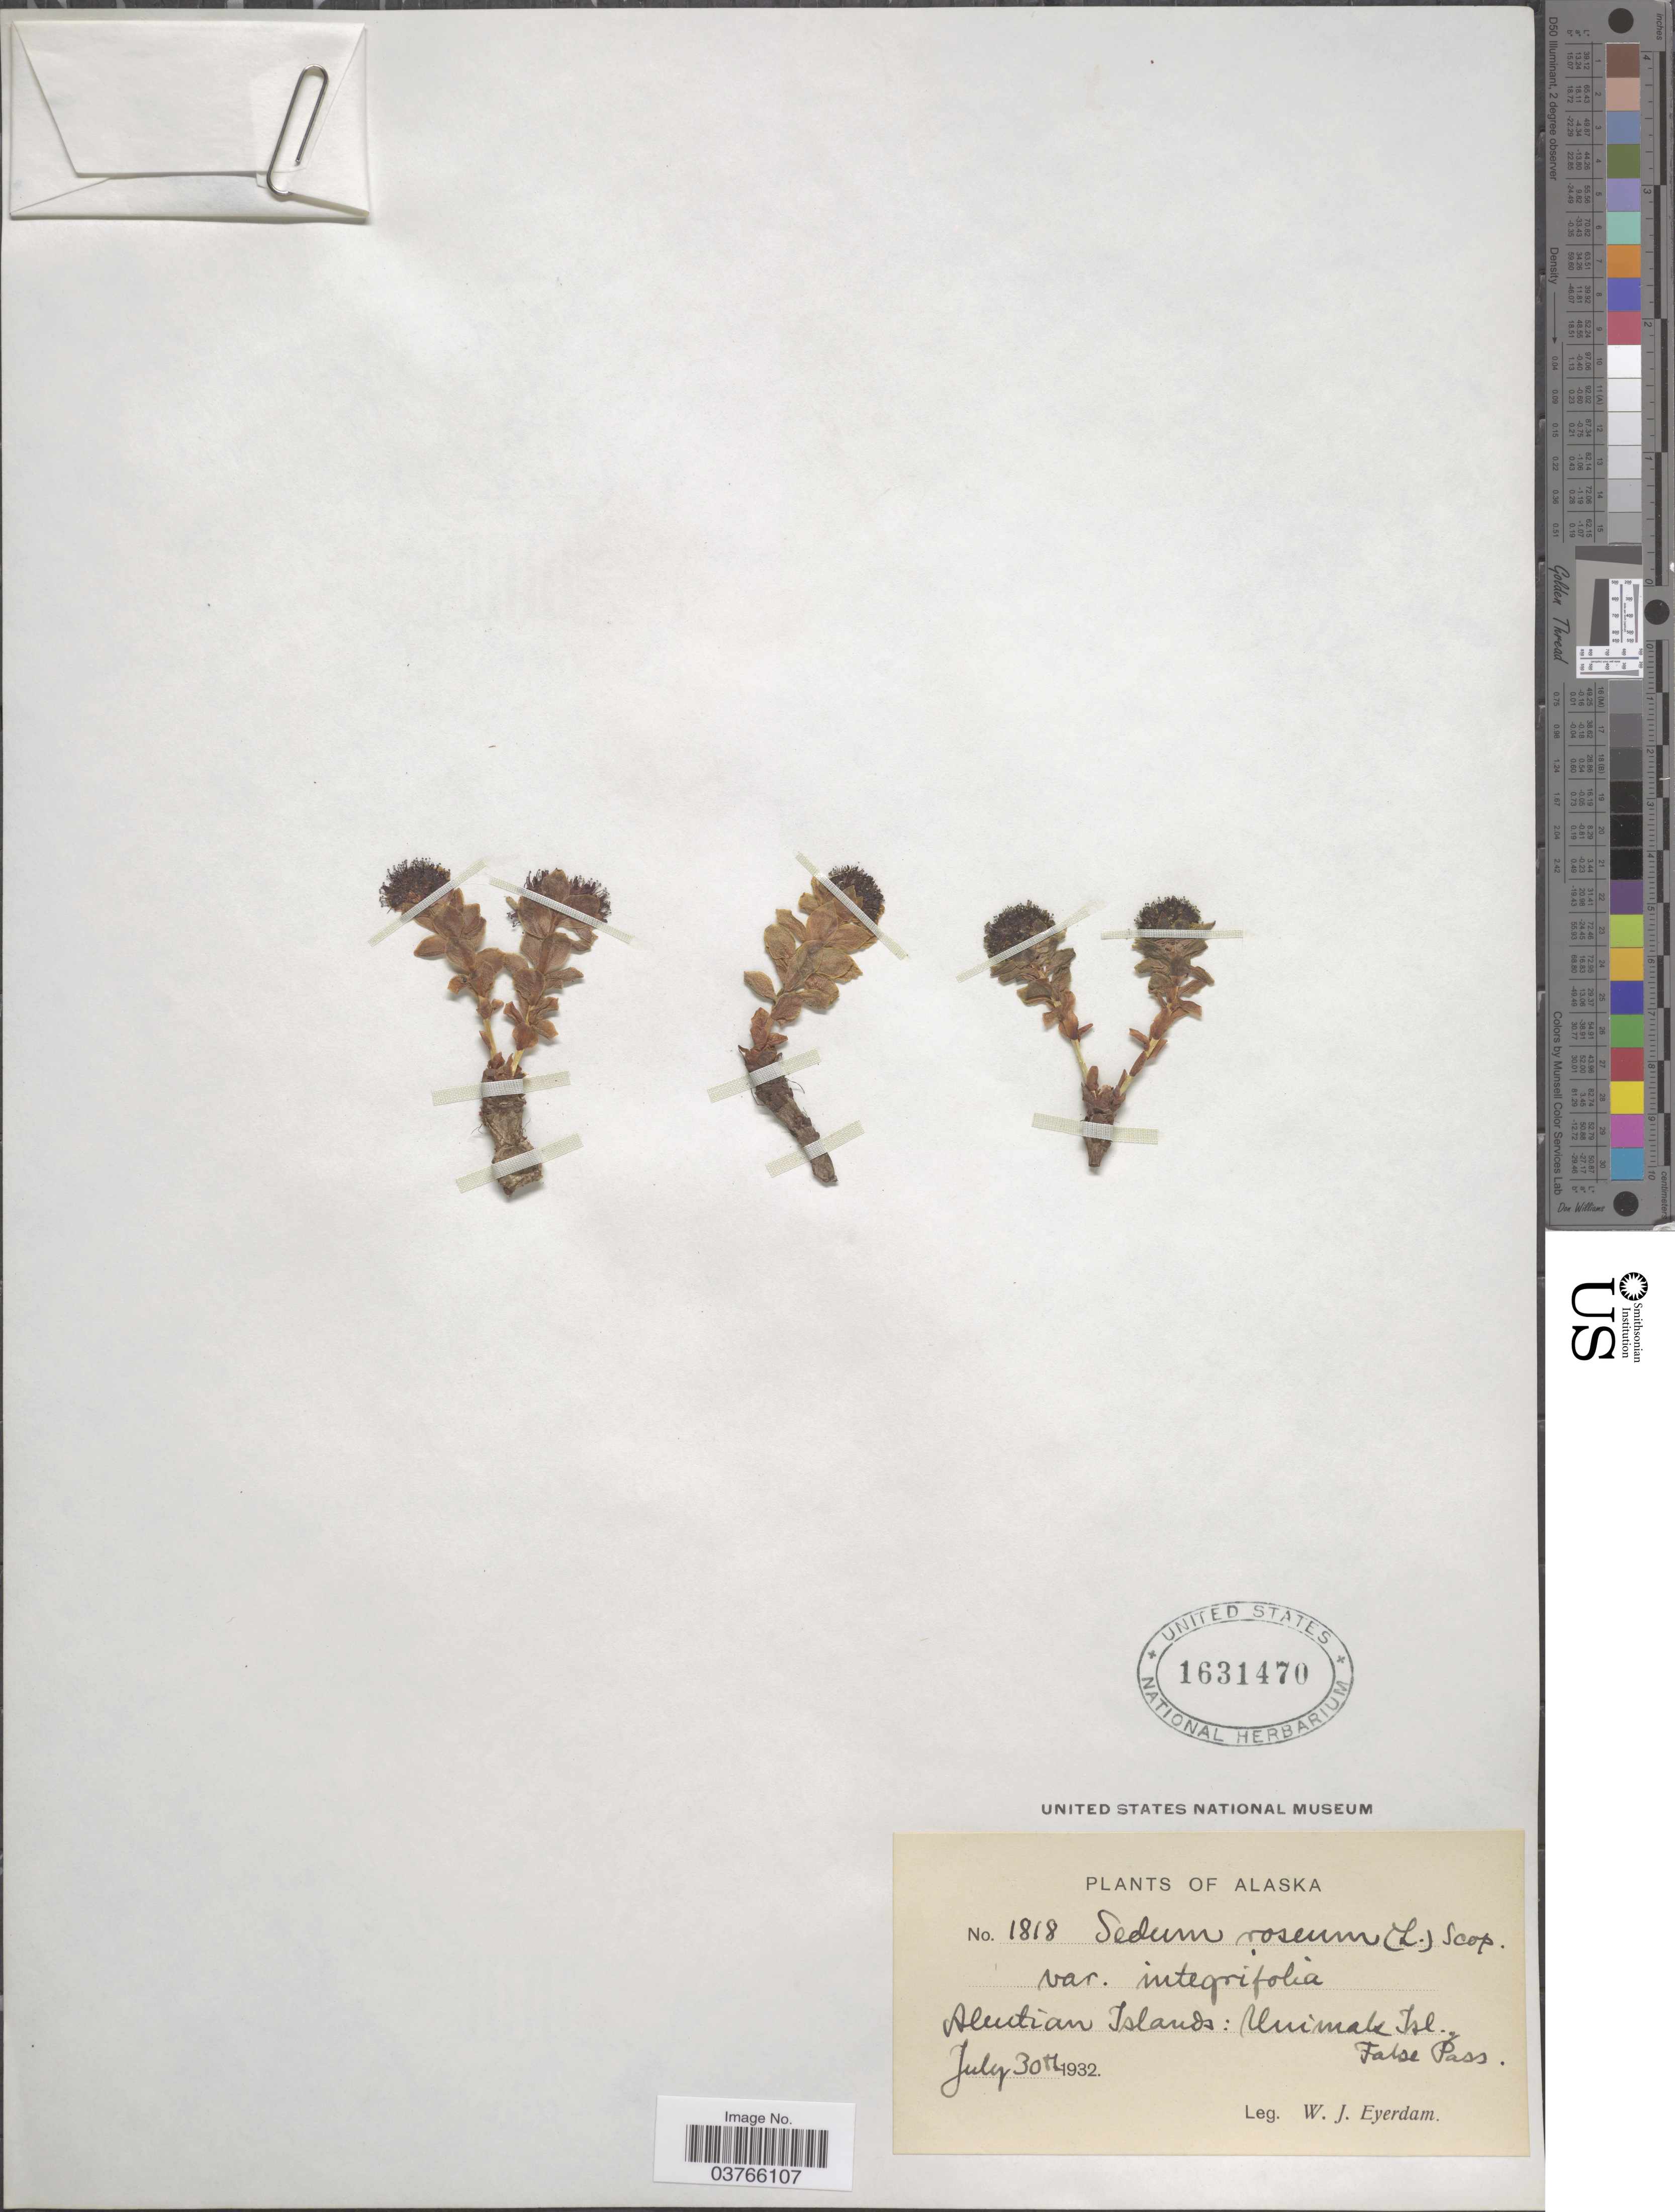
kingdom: Plantae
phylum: Tracheophyta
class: Magnoliopsida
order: Saxifragales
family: Crassulaceae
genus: Rhodiola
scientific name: Rhodiola integrifolia subsp. integrifolia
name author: Raf.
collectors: W. J. Eyerdam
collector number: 1818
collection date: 1932-07-30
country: United States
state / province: Alaska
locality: Aleutian Islands: Unimak Isl. False Pass.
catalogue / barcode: US 1631470